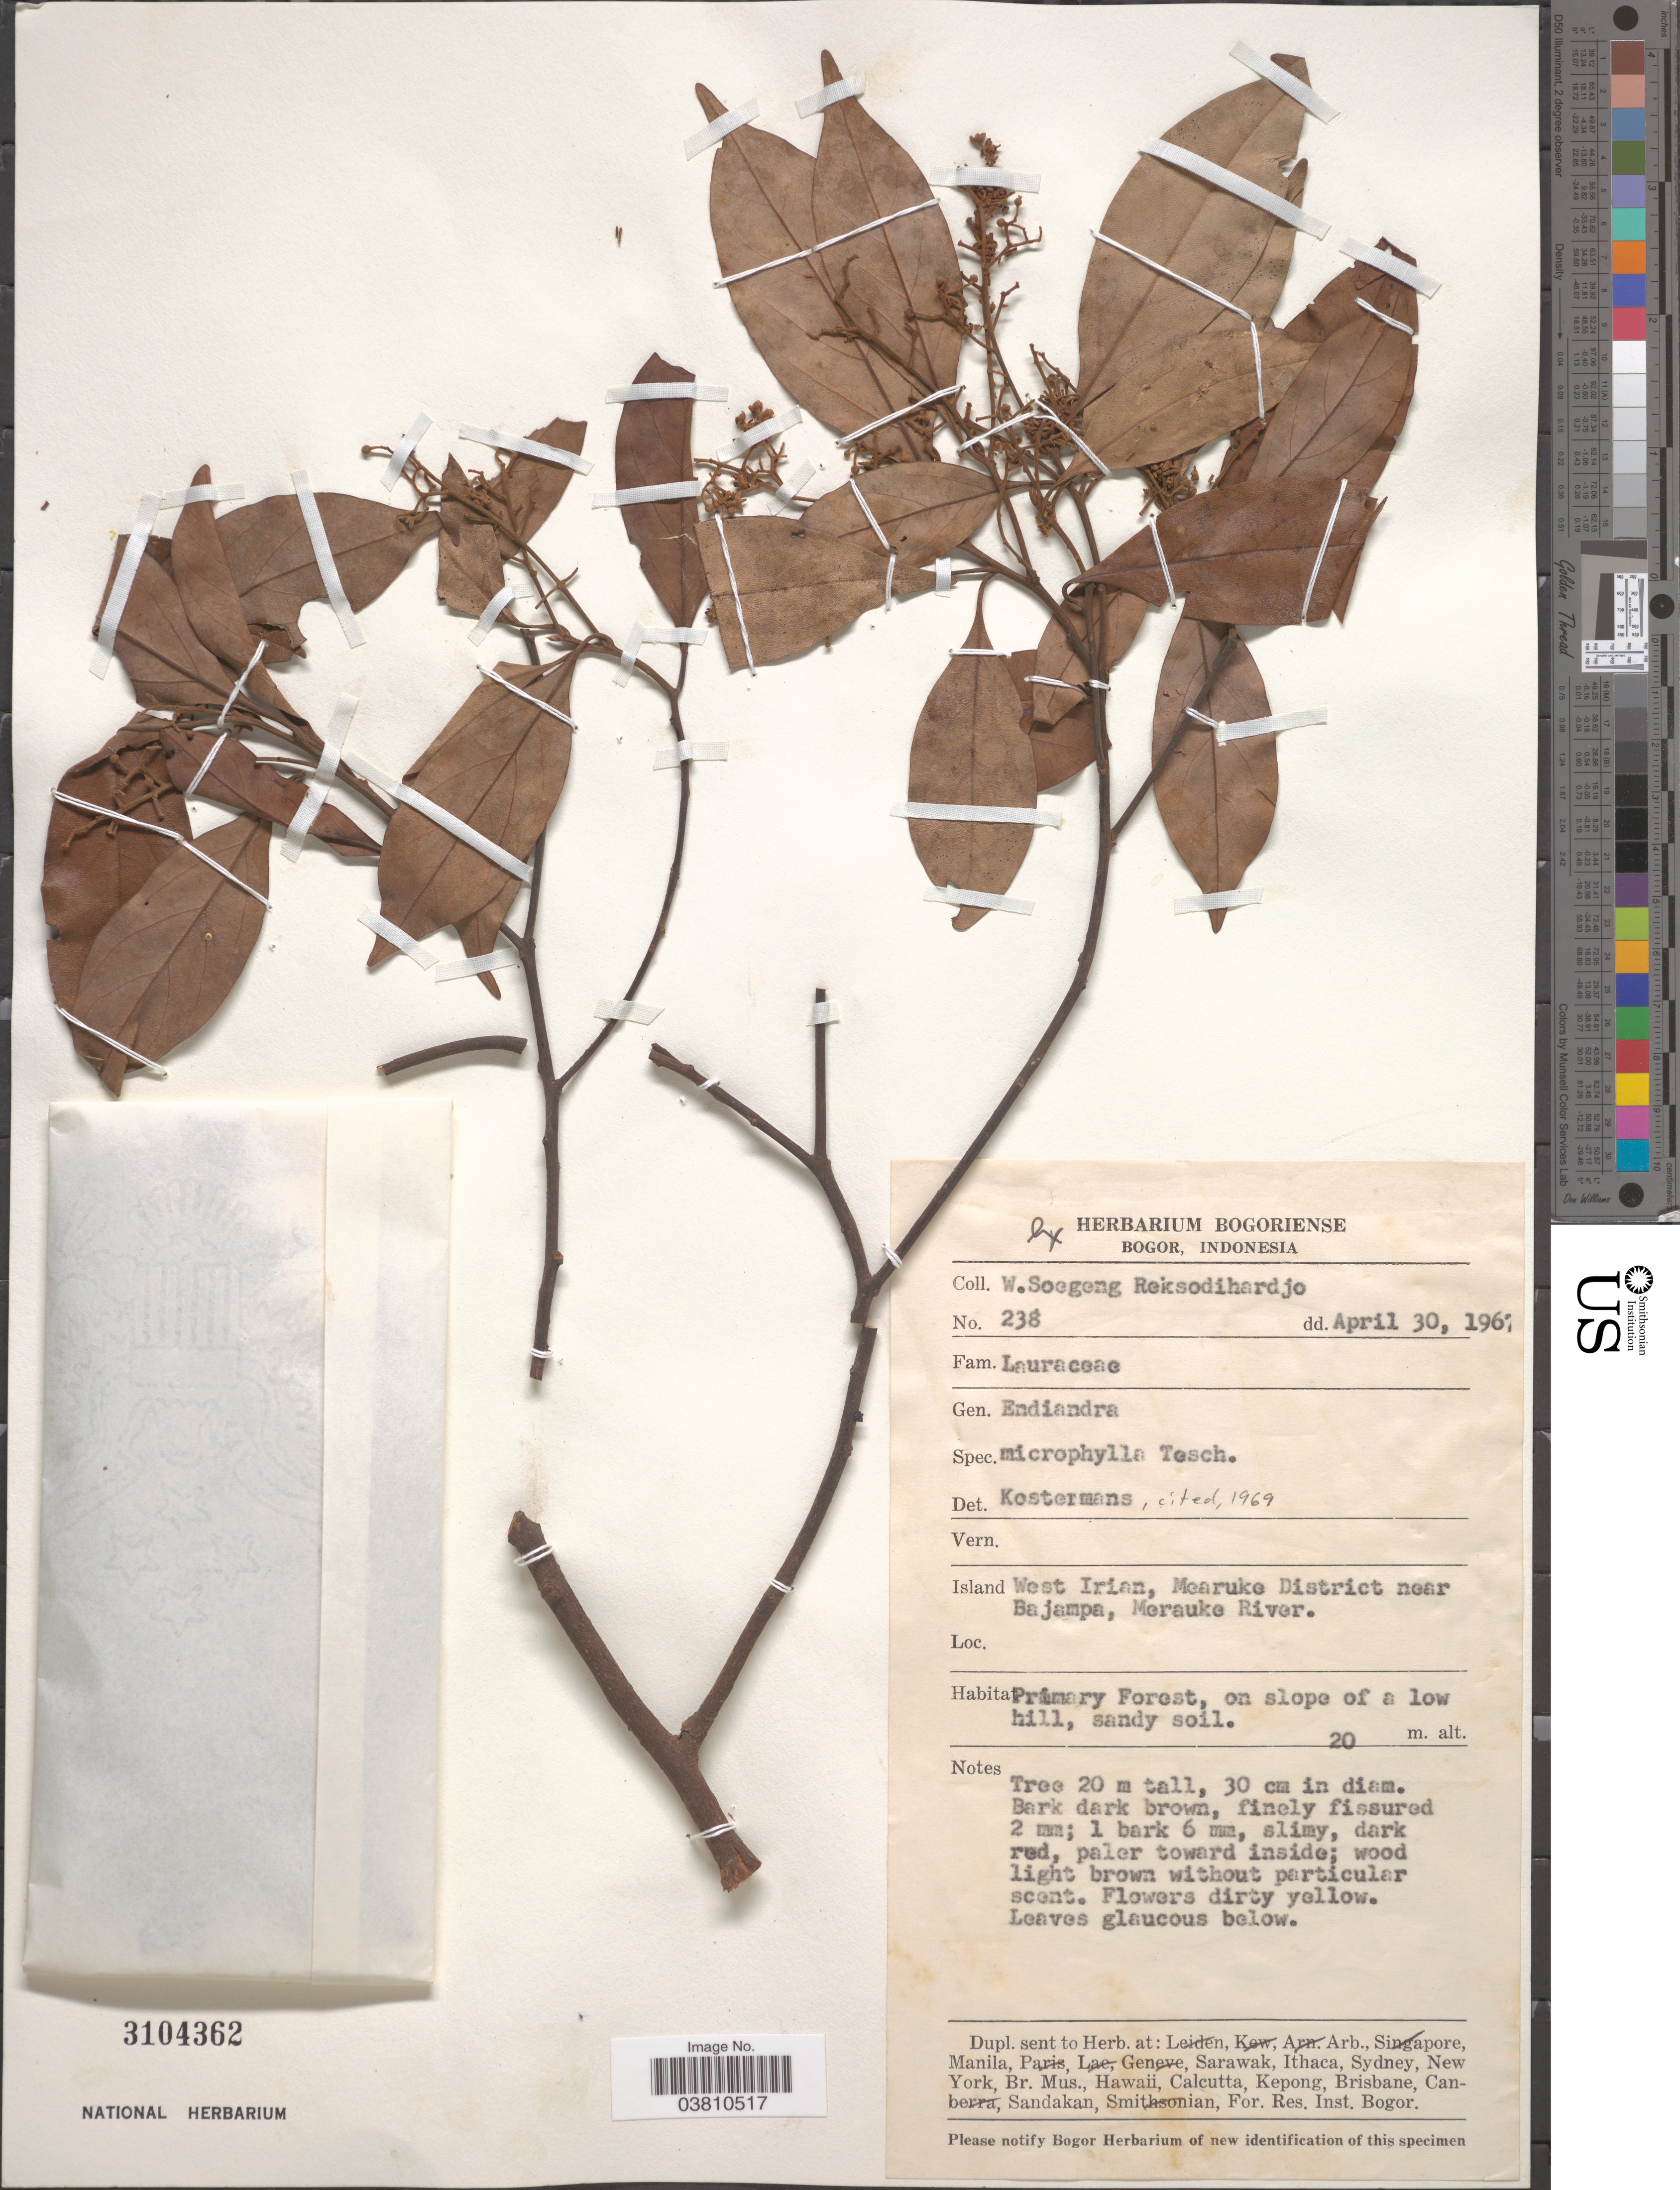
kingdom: Plantae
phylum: Tracheophyta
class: Magnoliopsida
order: Laurales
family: Lauraceae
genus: Endiandra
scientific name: Endiandra microphylla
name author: Teschner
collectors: W. Soegeng-Reksodihardjo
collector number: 238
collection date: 1967-04-30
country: Indonesia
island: New Guinea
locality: Island West Irian, Mearuke District near Bajampa, Merauke River.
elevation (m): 20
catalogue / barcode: US 3104362